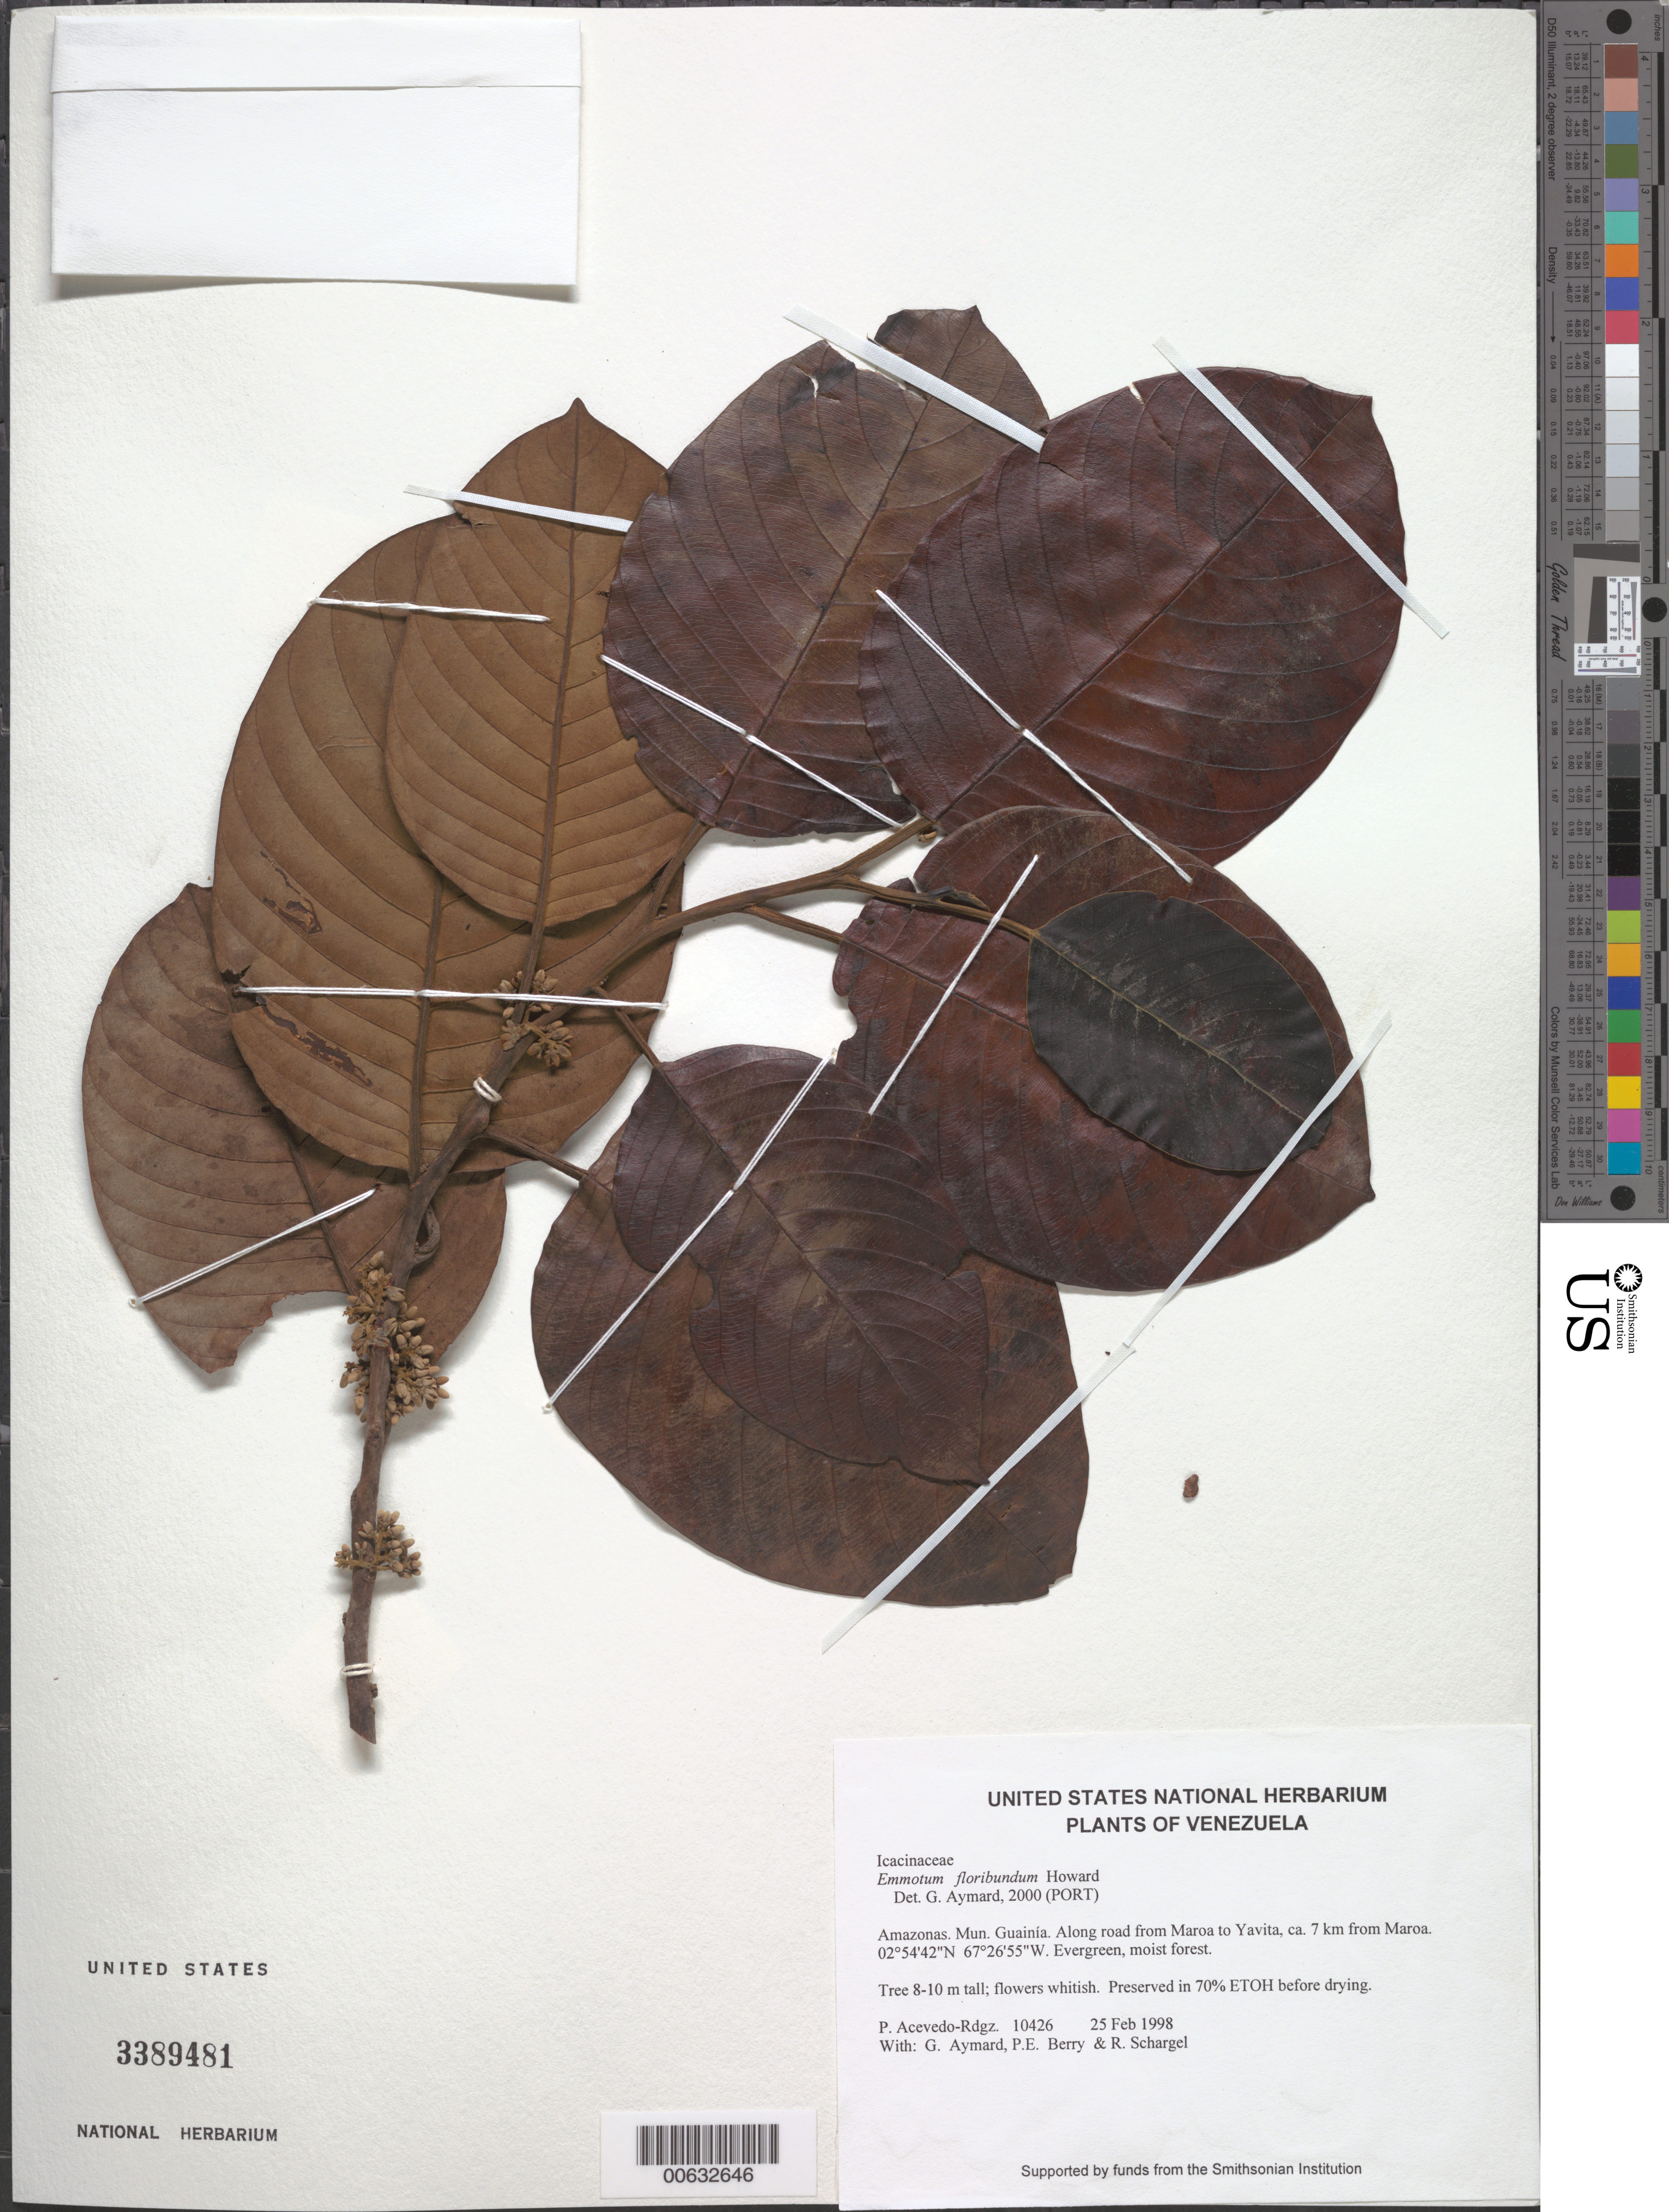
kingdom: Plantae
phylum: Tracheophyta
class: Magnoliopsida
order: Metteniusales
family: Metteniusaceae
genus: Emmotum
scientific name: Emmotum floribundum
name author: R.A. Howard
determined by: Aymard C., G. A., (PORT), Univ. Nac. Exp. de los Llanos Ezequiel Zamora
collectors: P. Acevedo-Rodr., G. A. Aymard, P. E. Berry & R. Schargel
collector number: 10426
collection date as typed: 25 Feb 1998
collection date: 1998-02-25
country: Venezuela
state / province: Amazonas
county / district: Maroa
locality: Along road from Maroa to Yavita, ca. 7 km from Maroa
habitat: Evergreen, moist forest.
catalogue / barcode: US 3389481